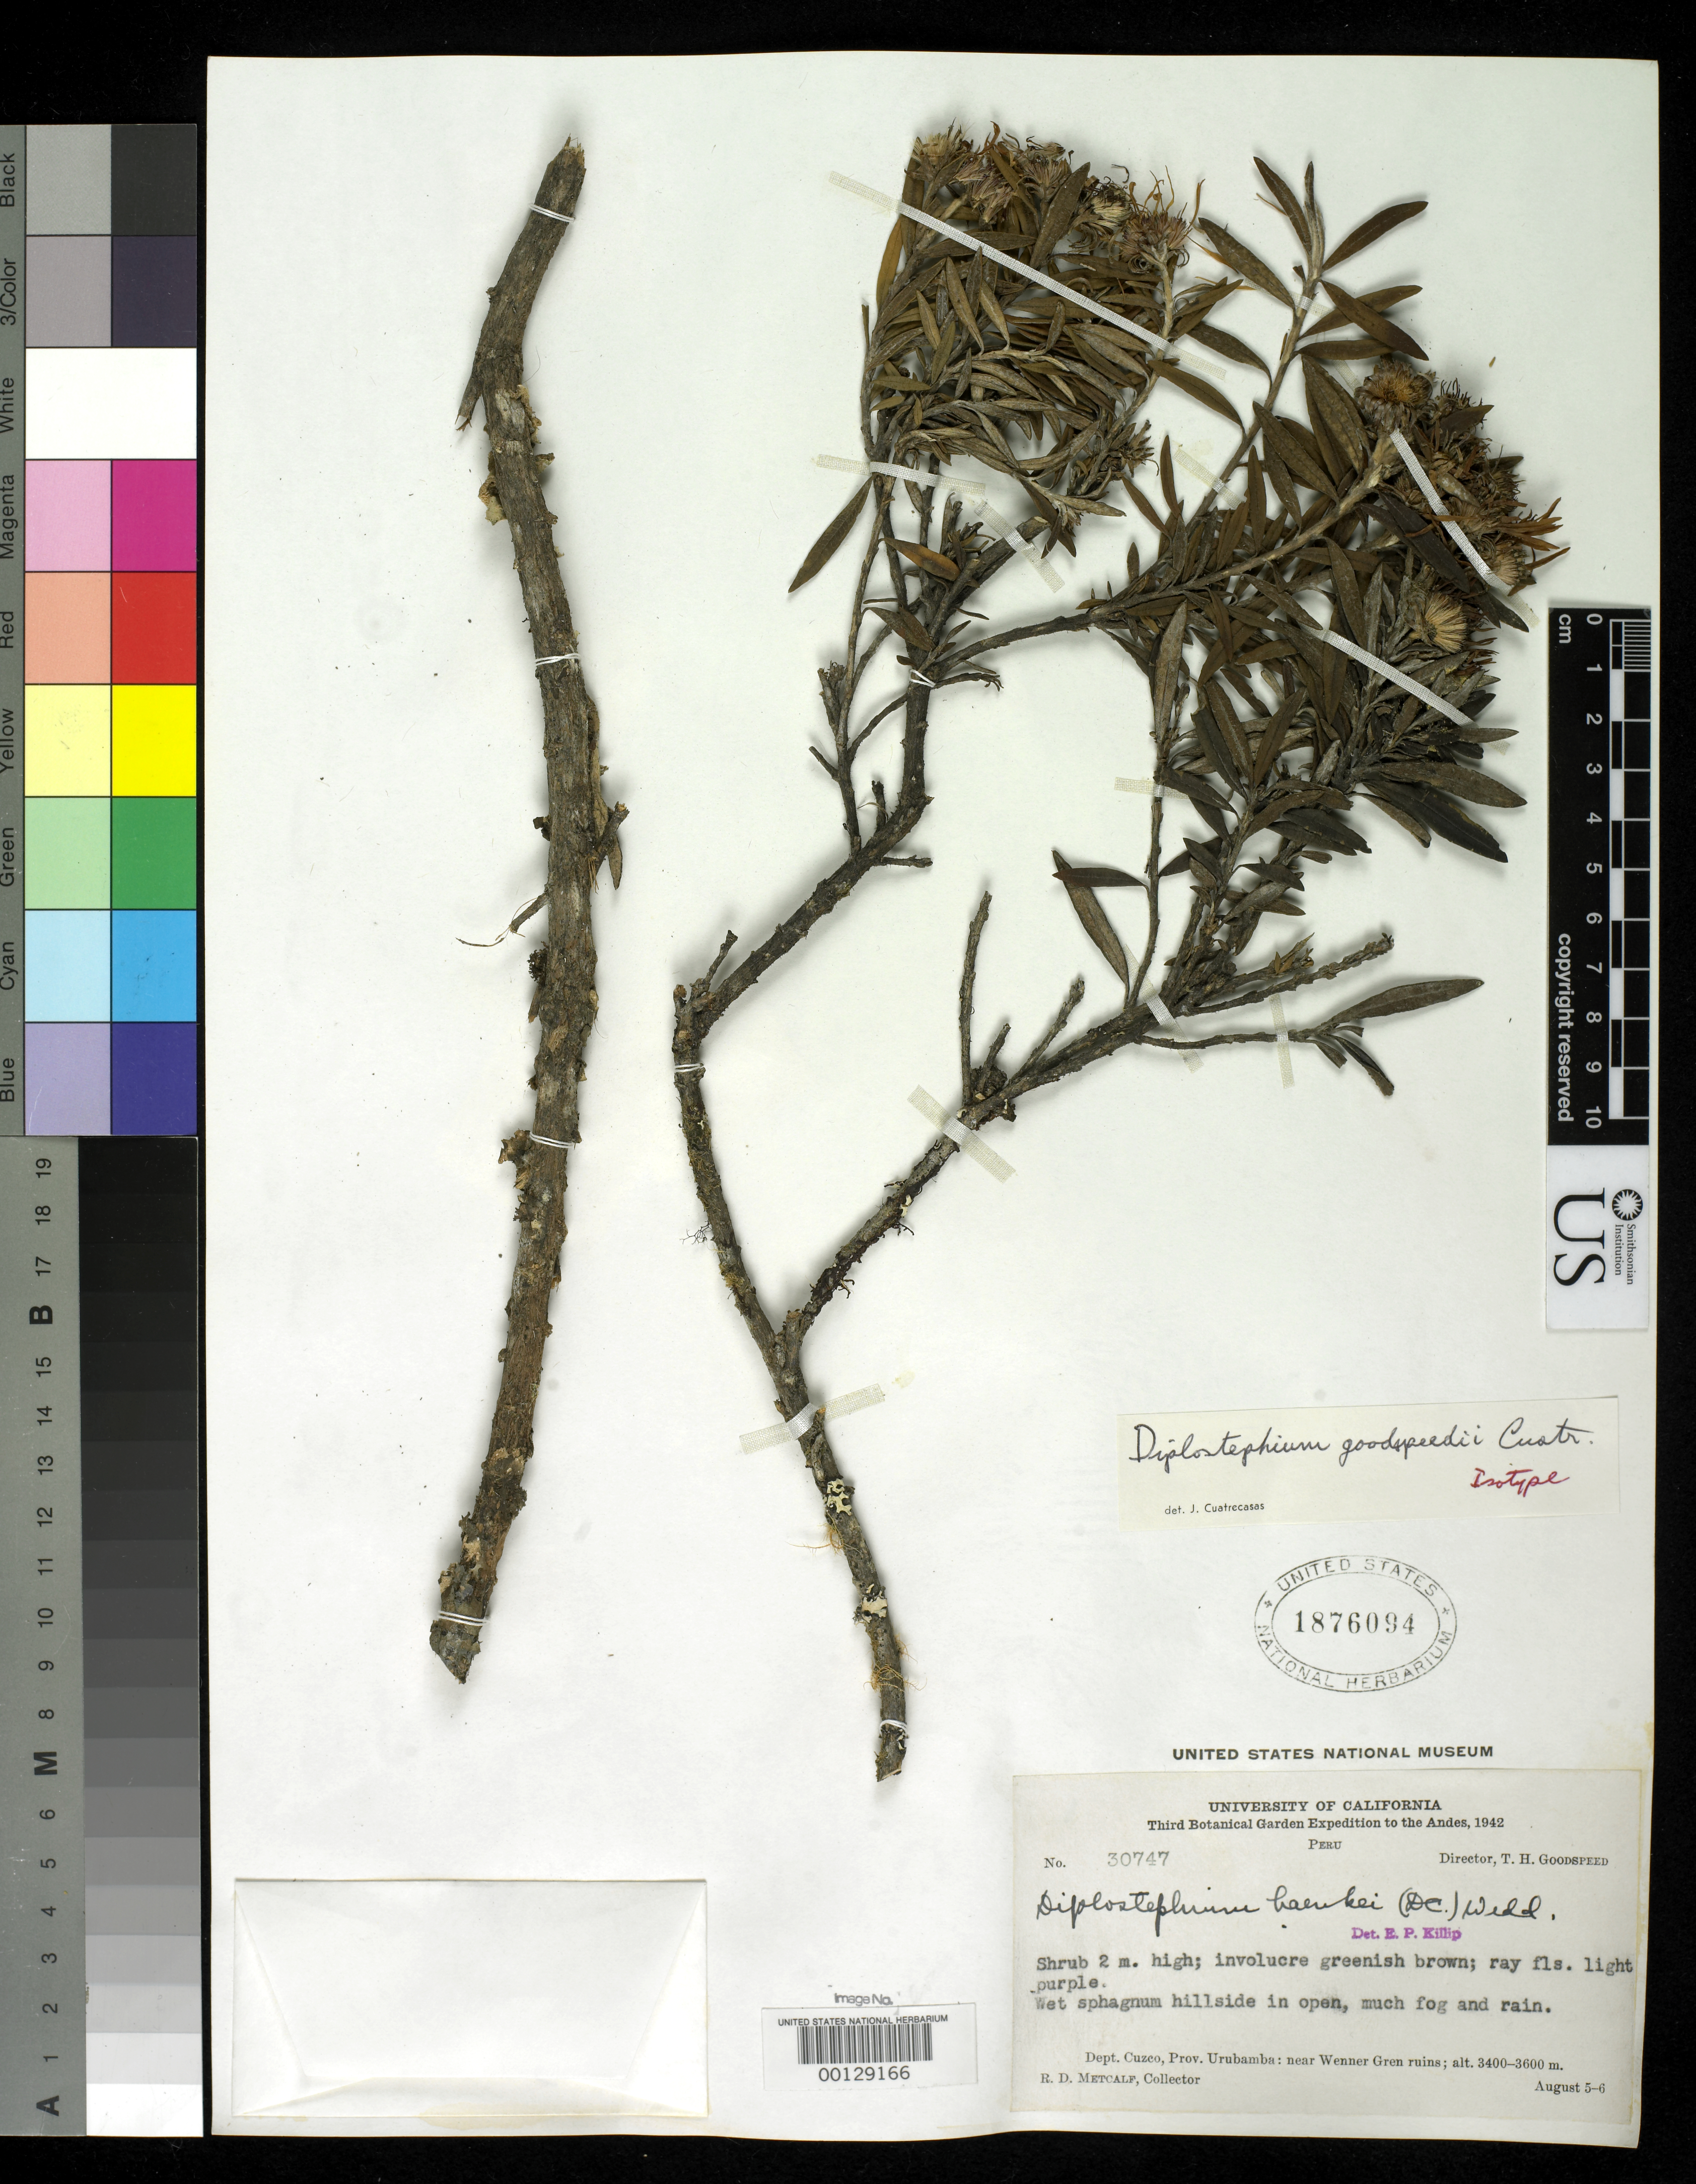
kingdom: Plantae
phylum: Tracheophyta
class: Magnoliopsida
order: Asterales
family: Asteraceae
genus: Diplostephium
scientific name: Diplostephium goodspeedii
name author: Cuatrec.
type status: Isotype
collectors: R. D. Metcalf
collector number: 30747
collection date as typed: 05 Aug 1942 to 06 Aug 1942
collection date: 1942-08-05/1942-08-06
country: Peru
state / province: Cusco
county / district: Urubamba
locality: near Wenner-Gren Ruins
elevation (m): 3400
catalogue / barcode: US 1876094